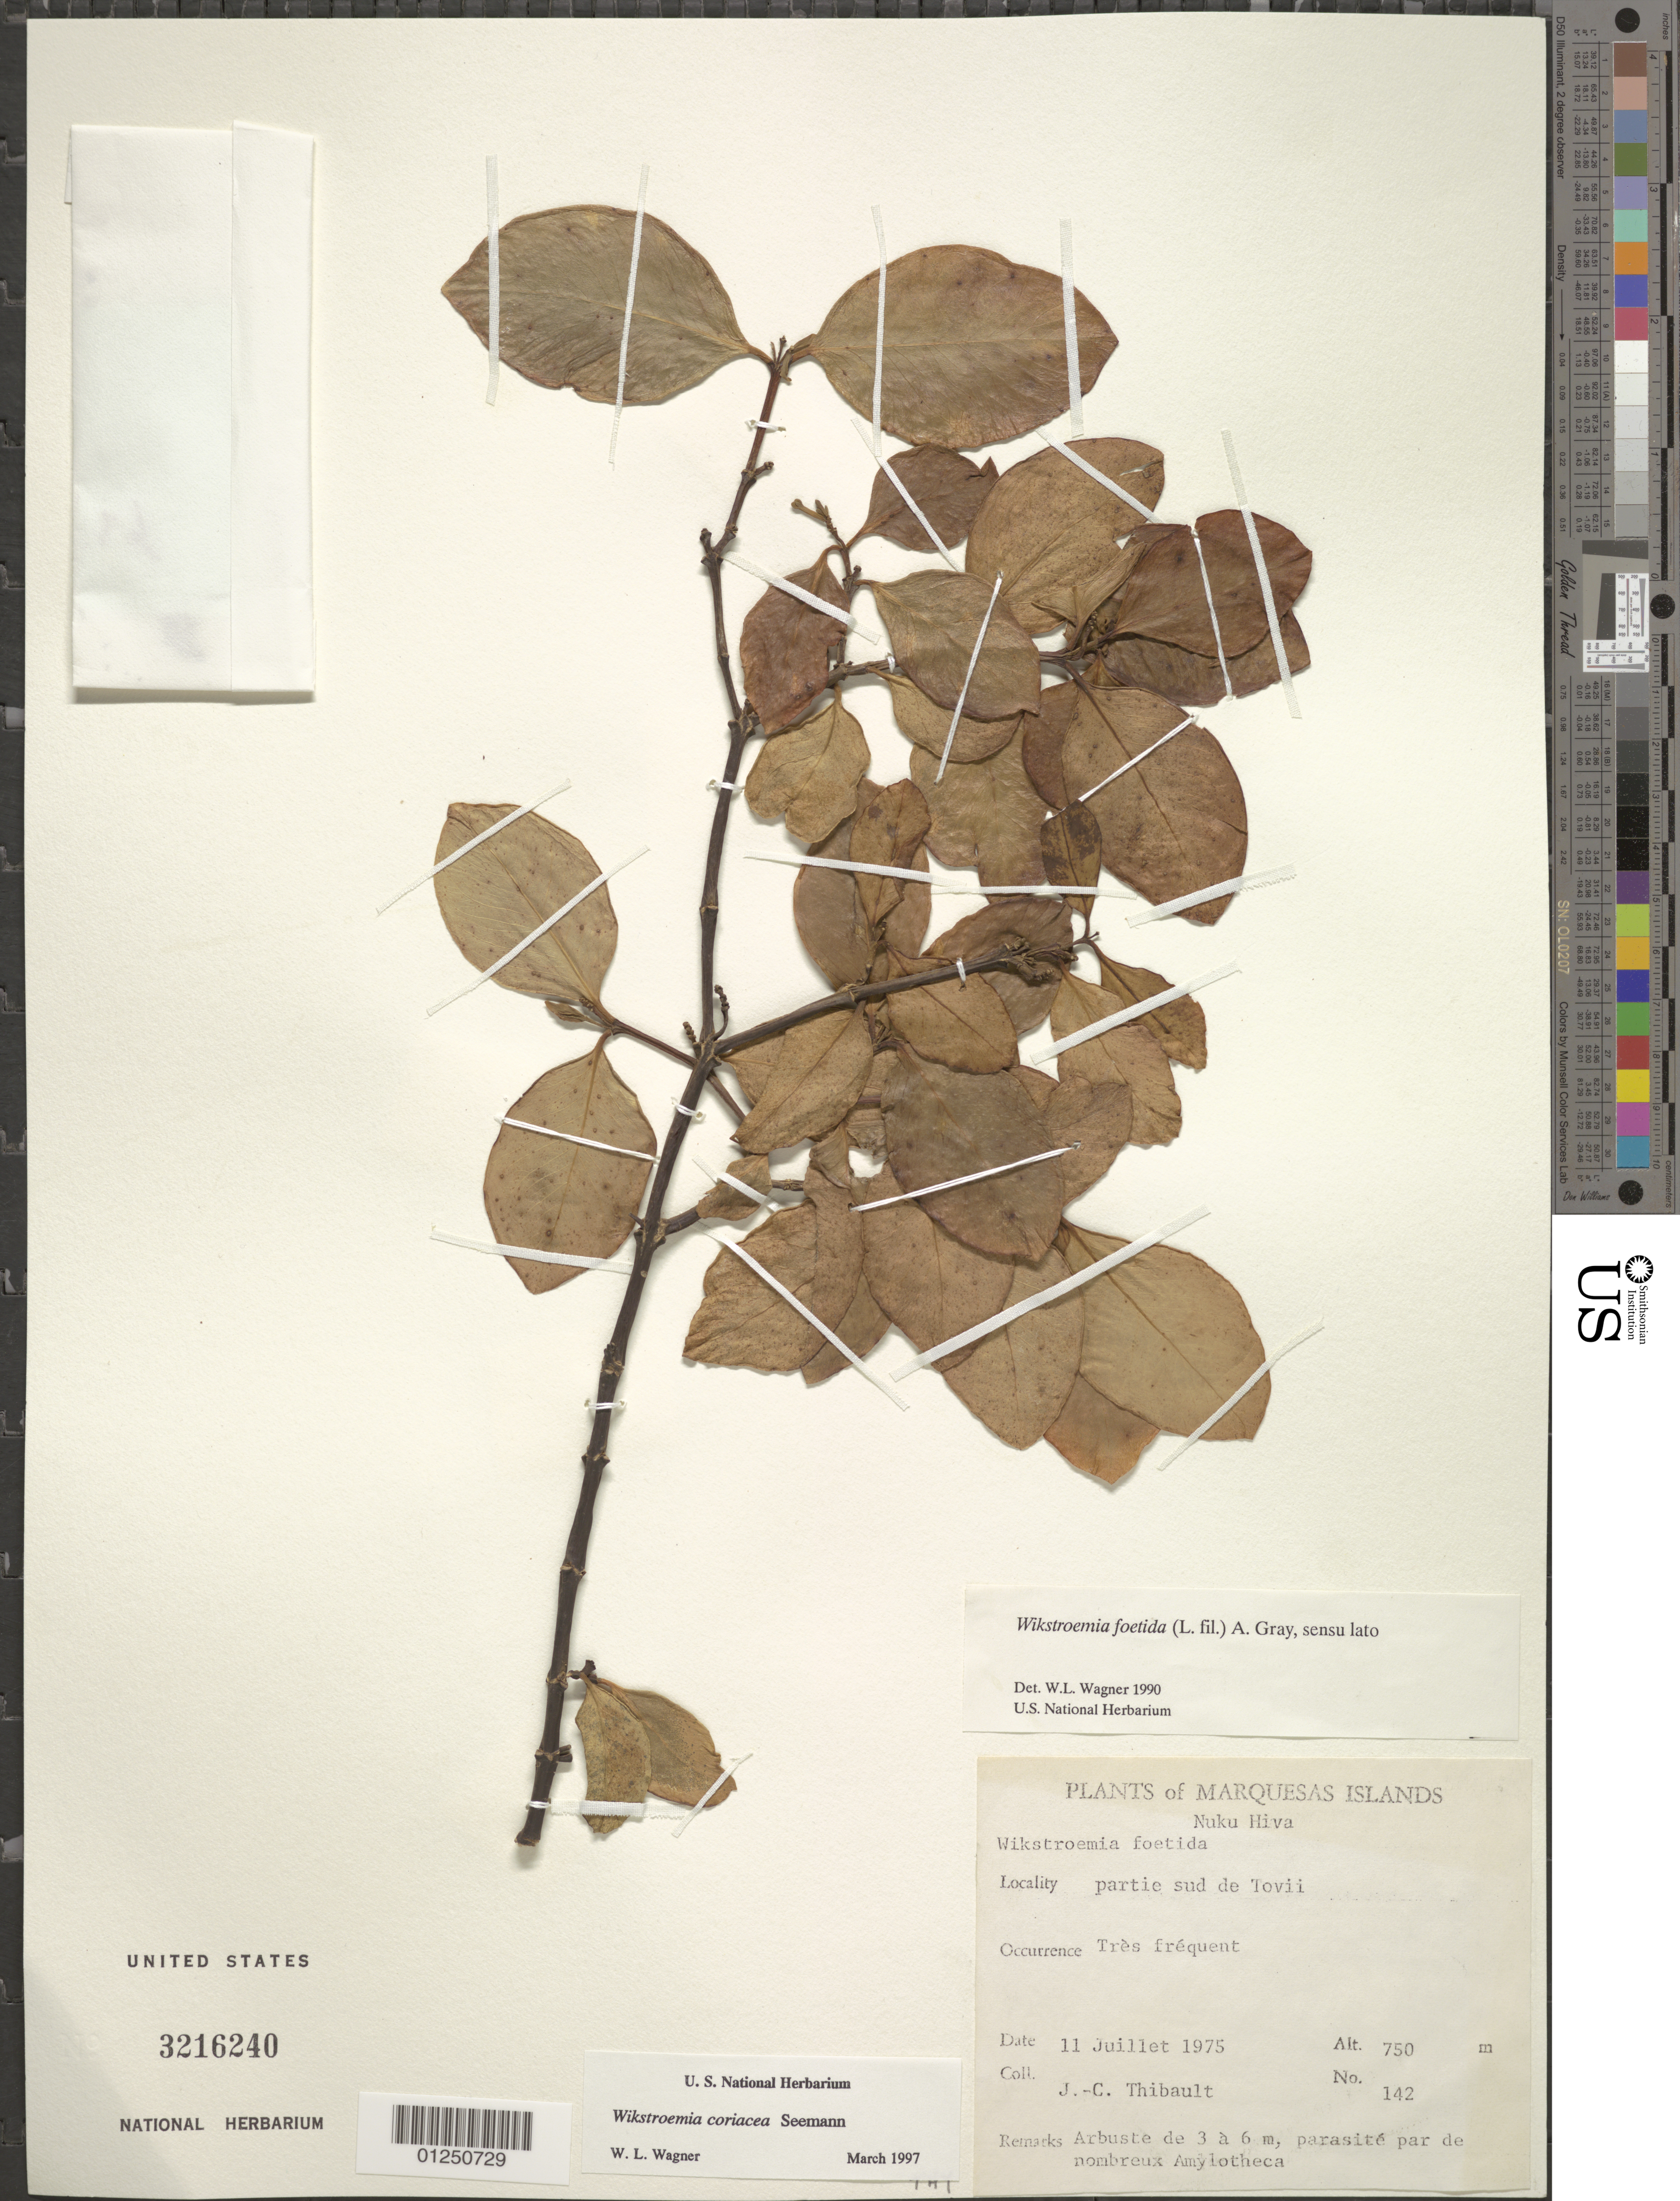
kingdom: Plantae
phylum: Tracheophyta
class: Magnoliopsida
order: Malvales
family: Thymelaeaceae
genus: Wikstroemia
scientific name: Wikstroemia coriacea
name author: Seem.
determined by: Wagner, W. L., (BOT), Smithsonian Institution - National Museum of Natural History (UNITED STATES)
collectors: J. Thibault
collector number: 142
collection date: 1975-07-11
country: French Polynesia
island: Nuku Hiva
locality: Partie S de Toovii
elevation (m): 750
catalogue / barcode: US 3216240